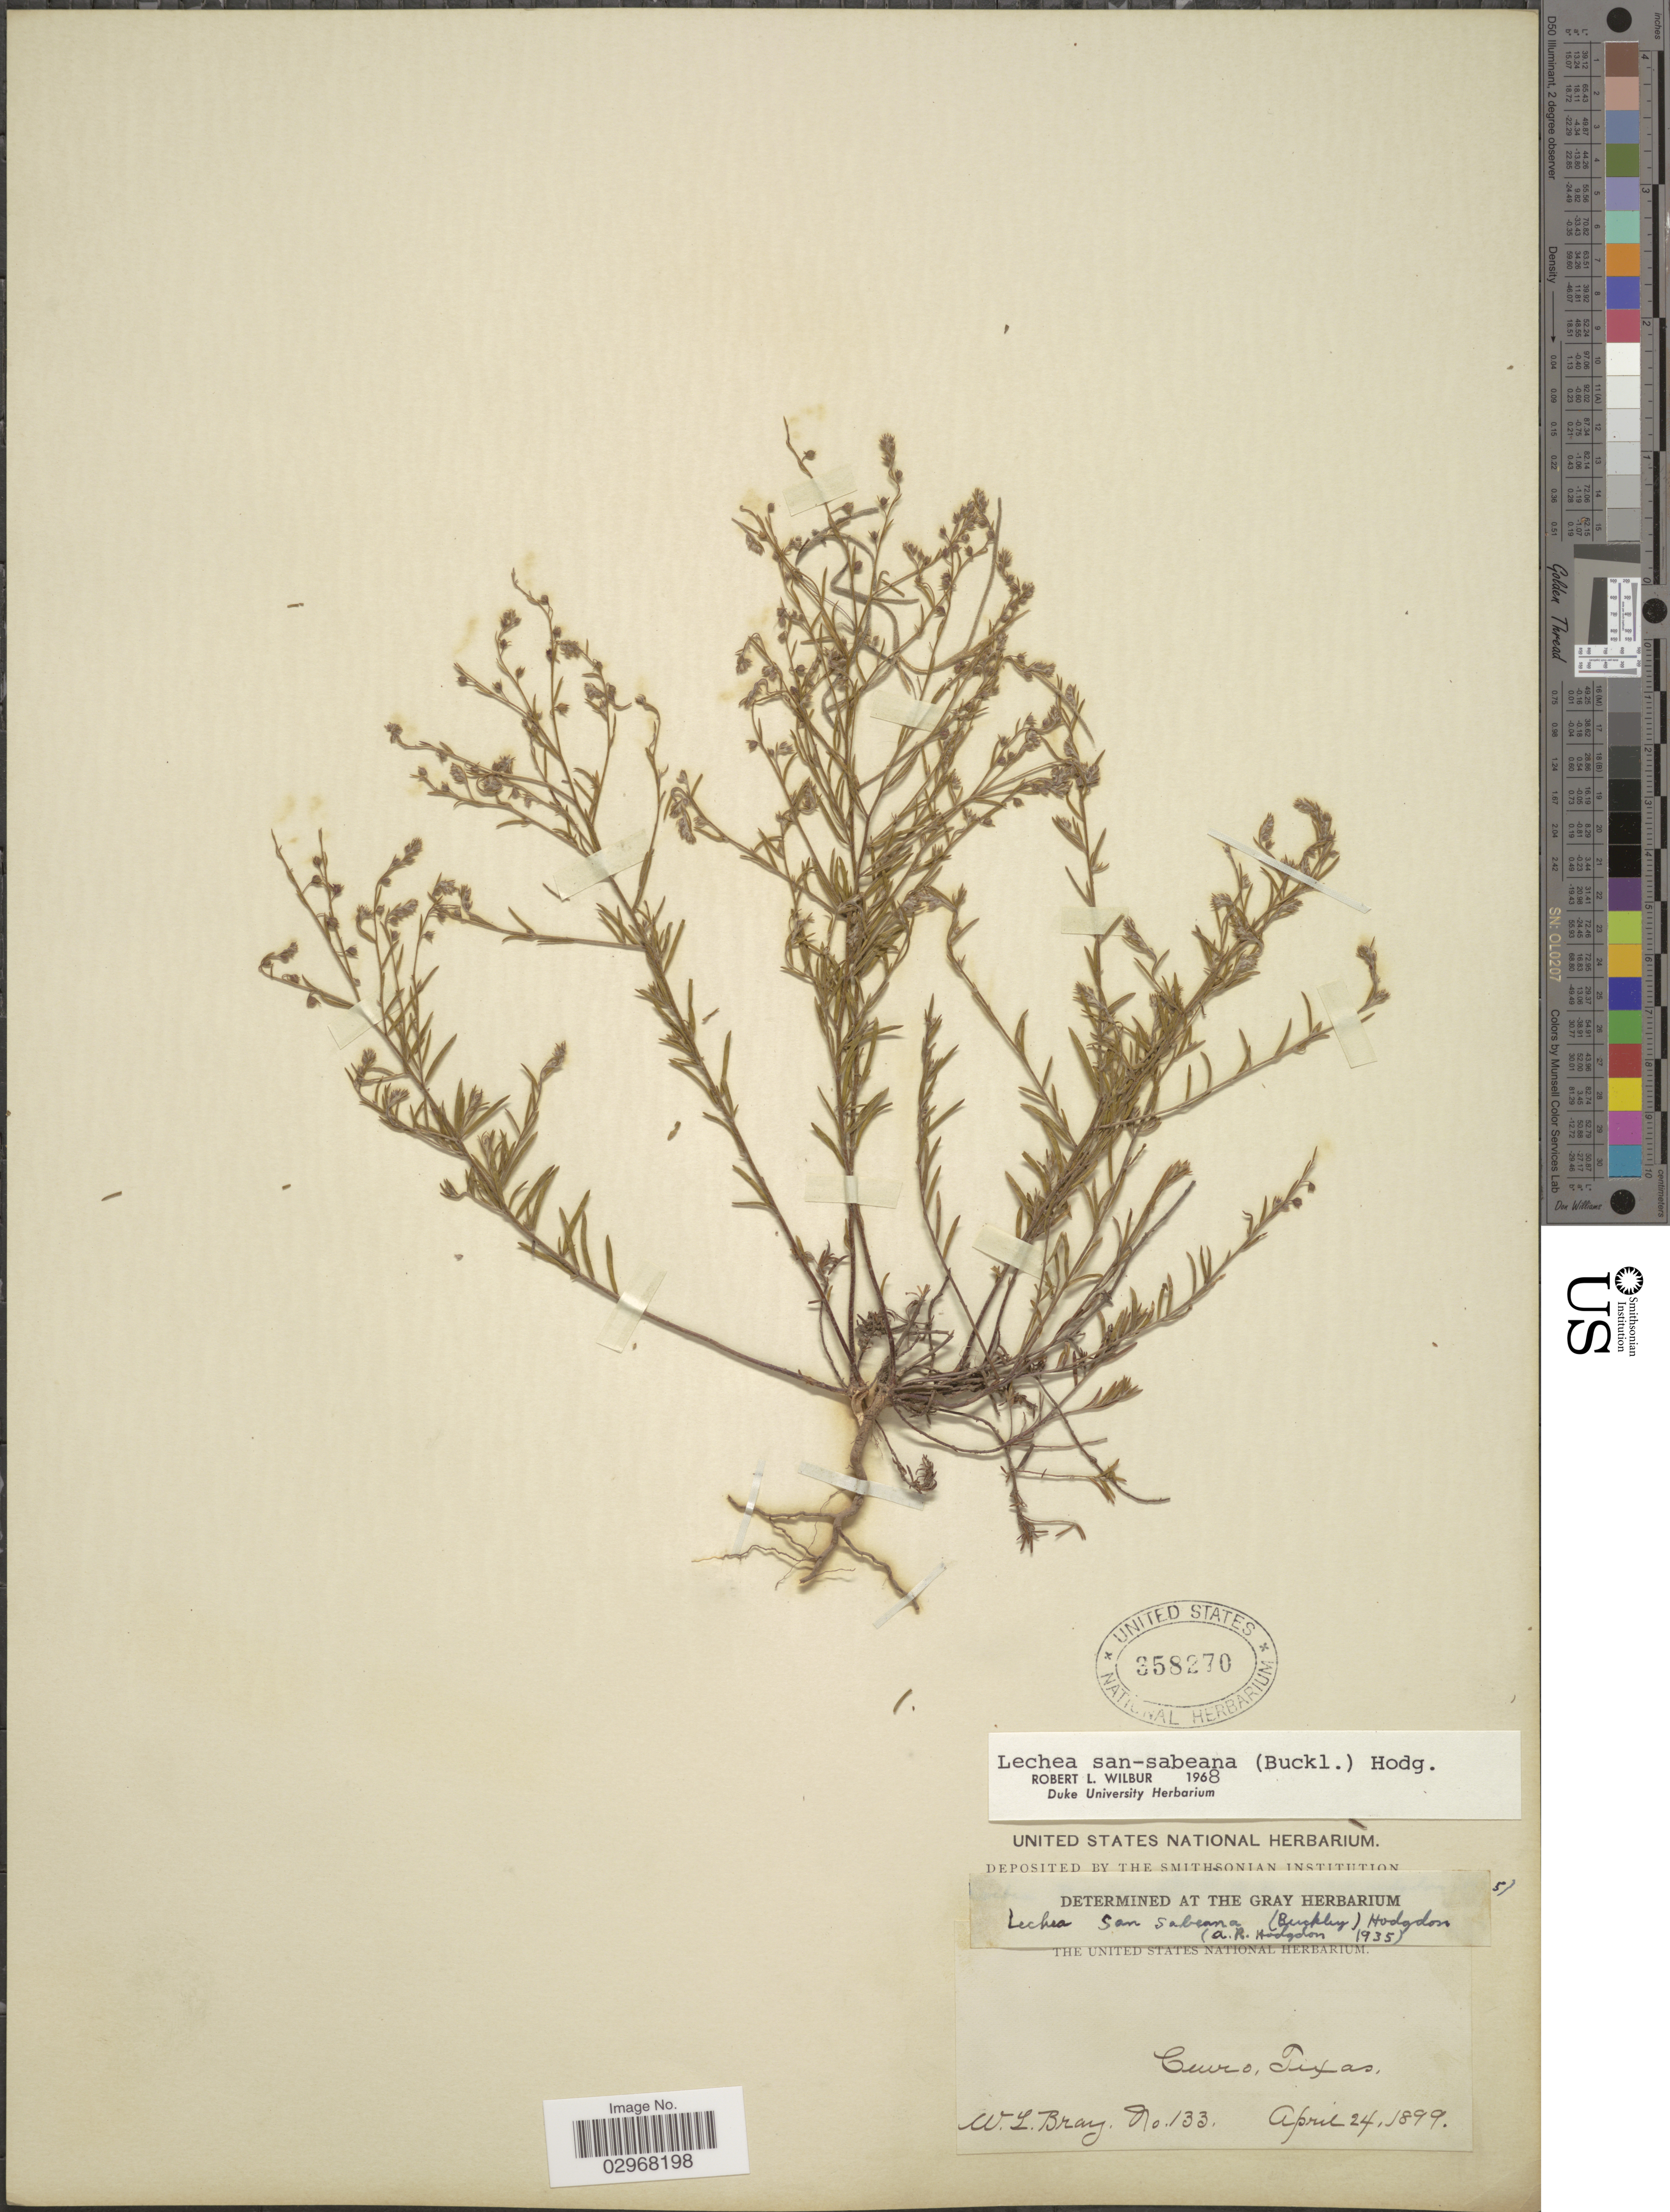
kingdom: Plantae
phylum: Tracheophyta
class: Magnoliopsida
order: Malvales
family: Cistaceae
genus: Lechea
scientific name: Lechea san-sabeana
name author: (Buckley) Hodgdon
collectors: W. L. Bray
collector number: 133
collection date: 1899-04-24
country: United States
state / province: Texas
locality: Cuero.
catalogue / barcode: US 358270